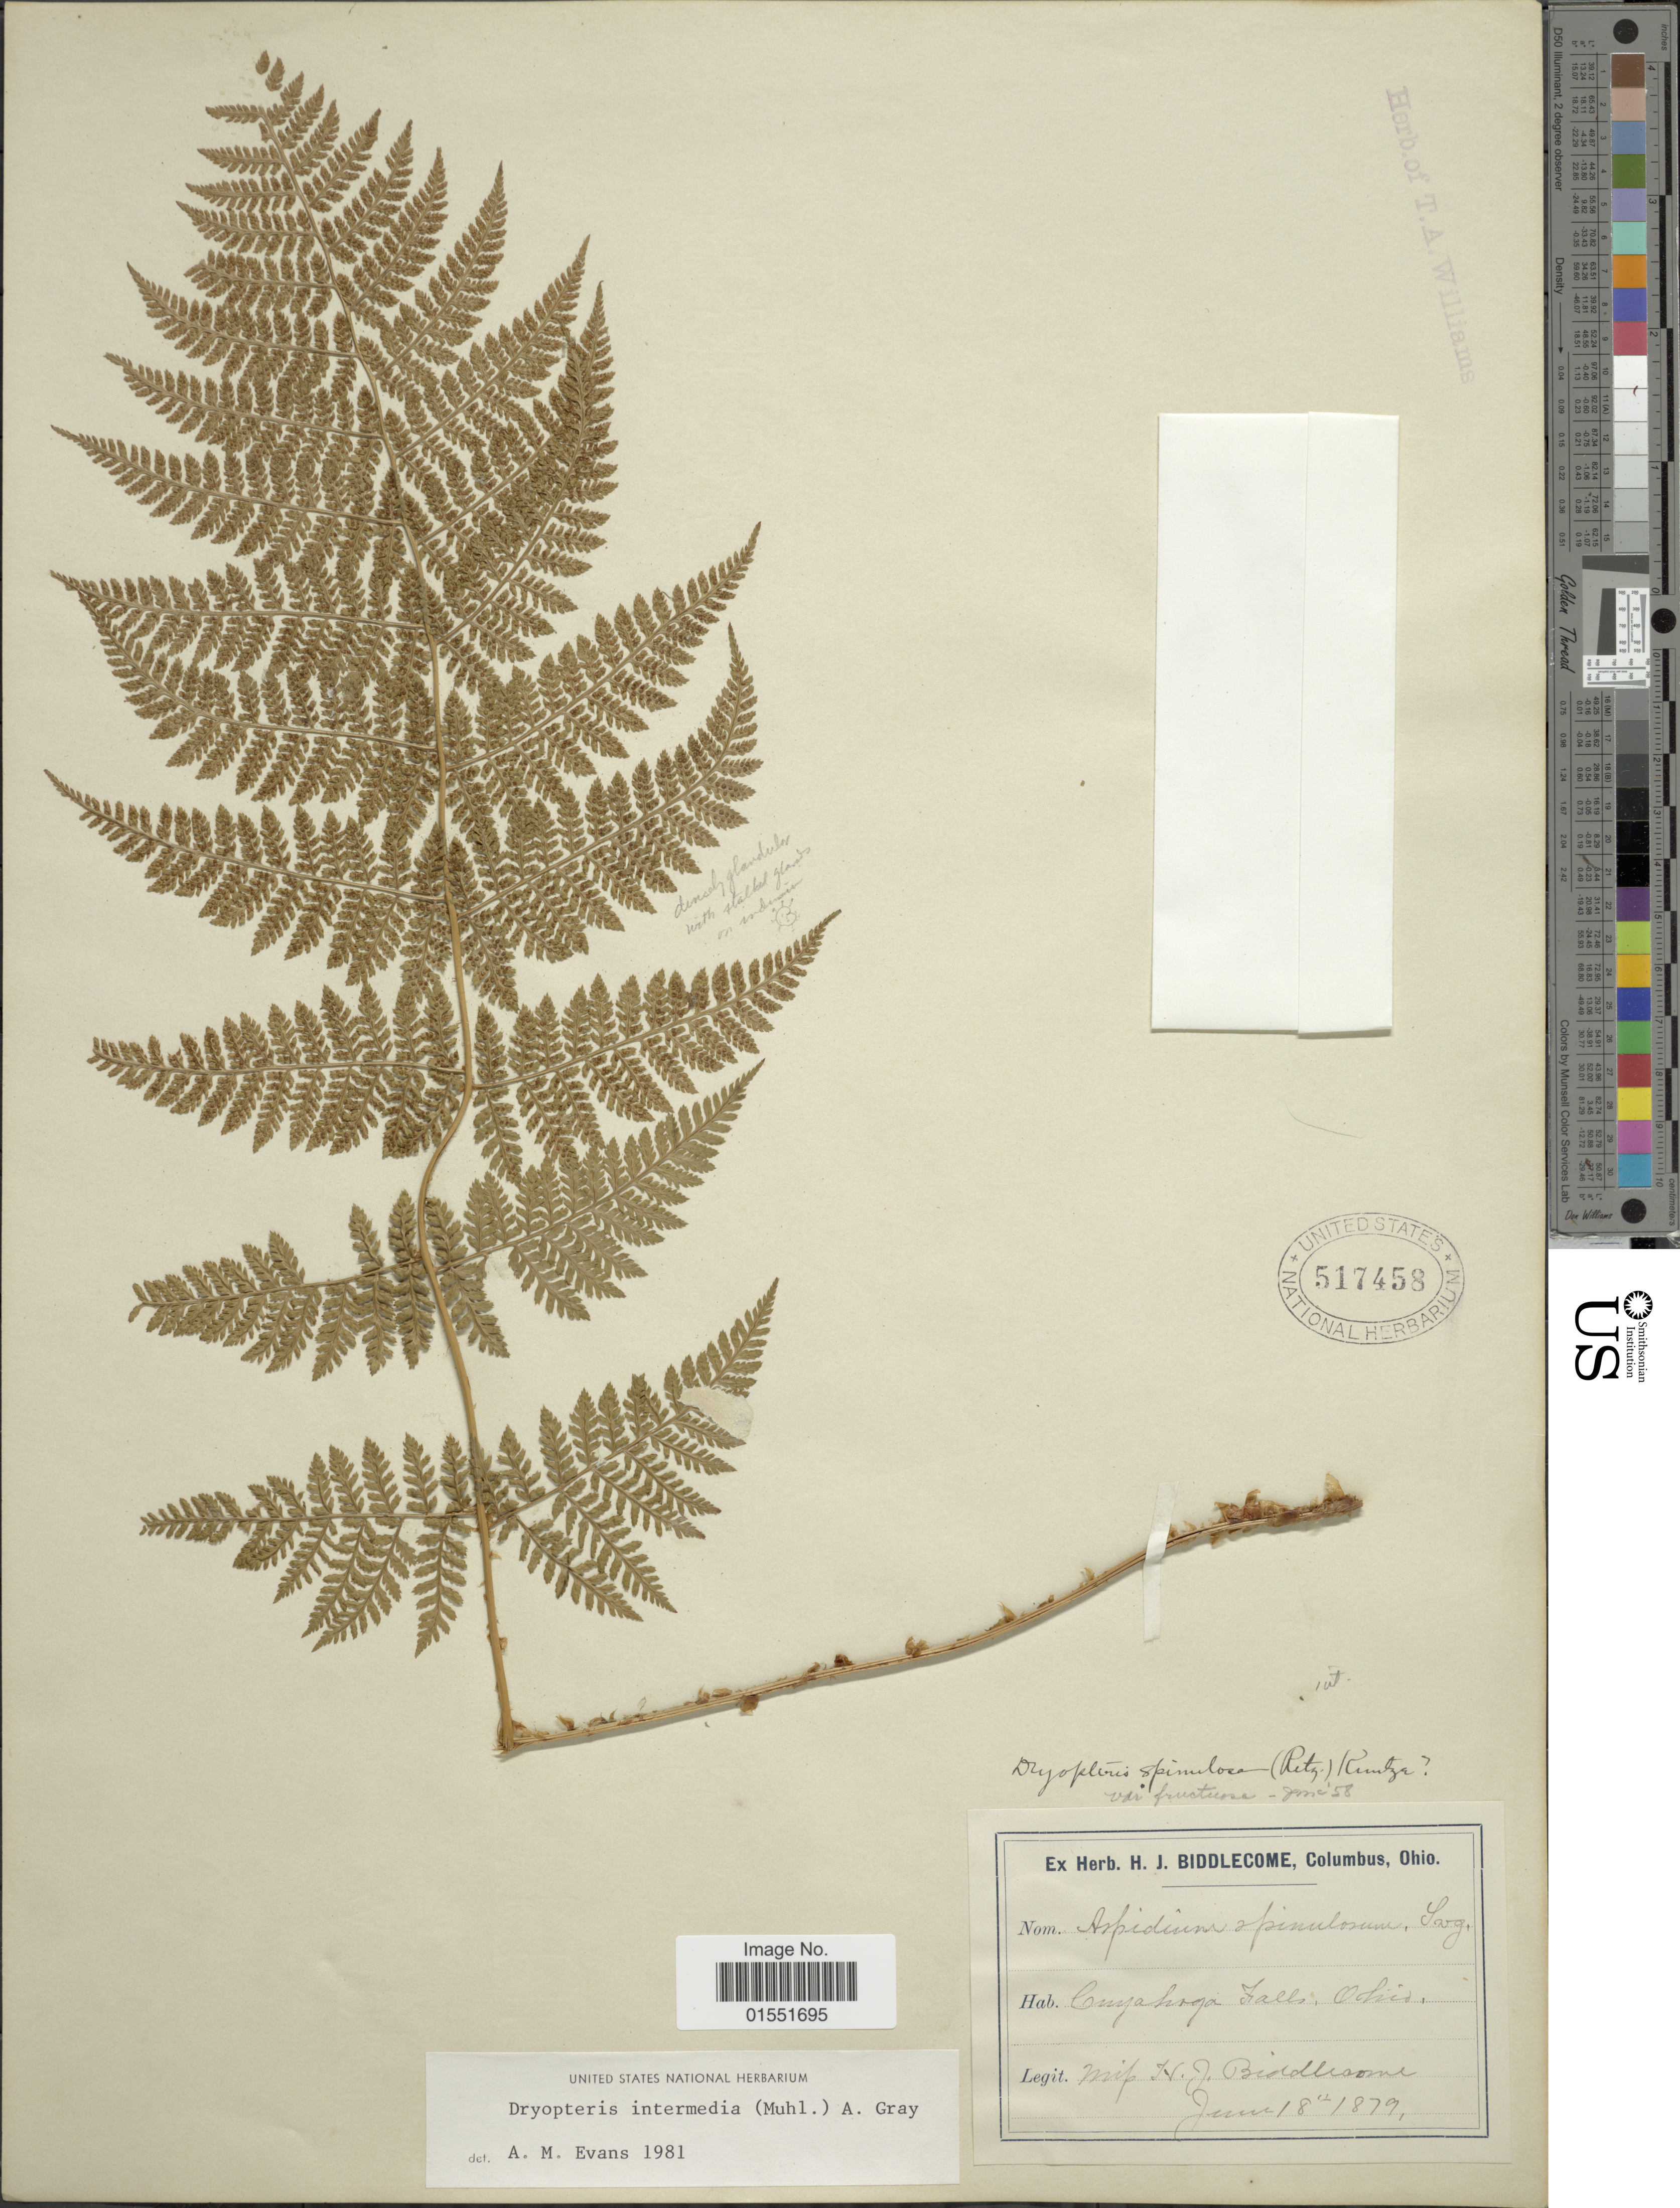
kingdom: Plantae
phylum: Tracheophyta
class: Polypodiopsida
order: Polypodiales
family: Dryopteridaceae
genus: Dryopteris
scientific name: Dryopteris intermedia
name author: (Muhl.) A. Gray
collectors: H. Biddlecome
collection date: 1879-06-18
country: United States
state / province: Ohio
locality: Cuyahoga Falls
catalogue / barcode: US 517458